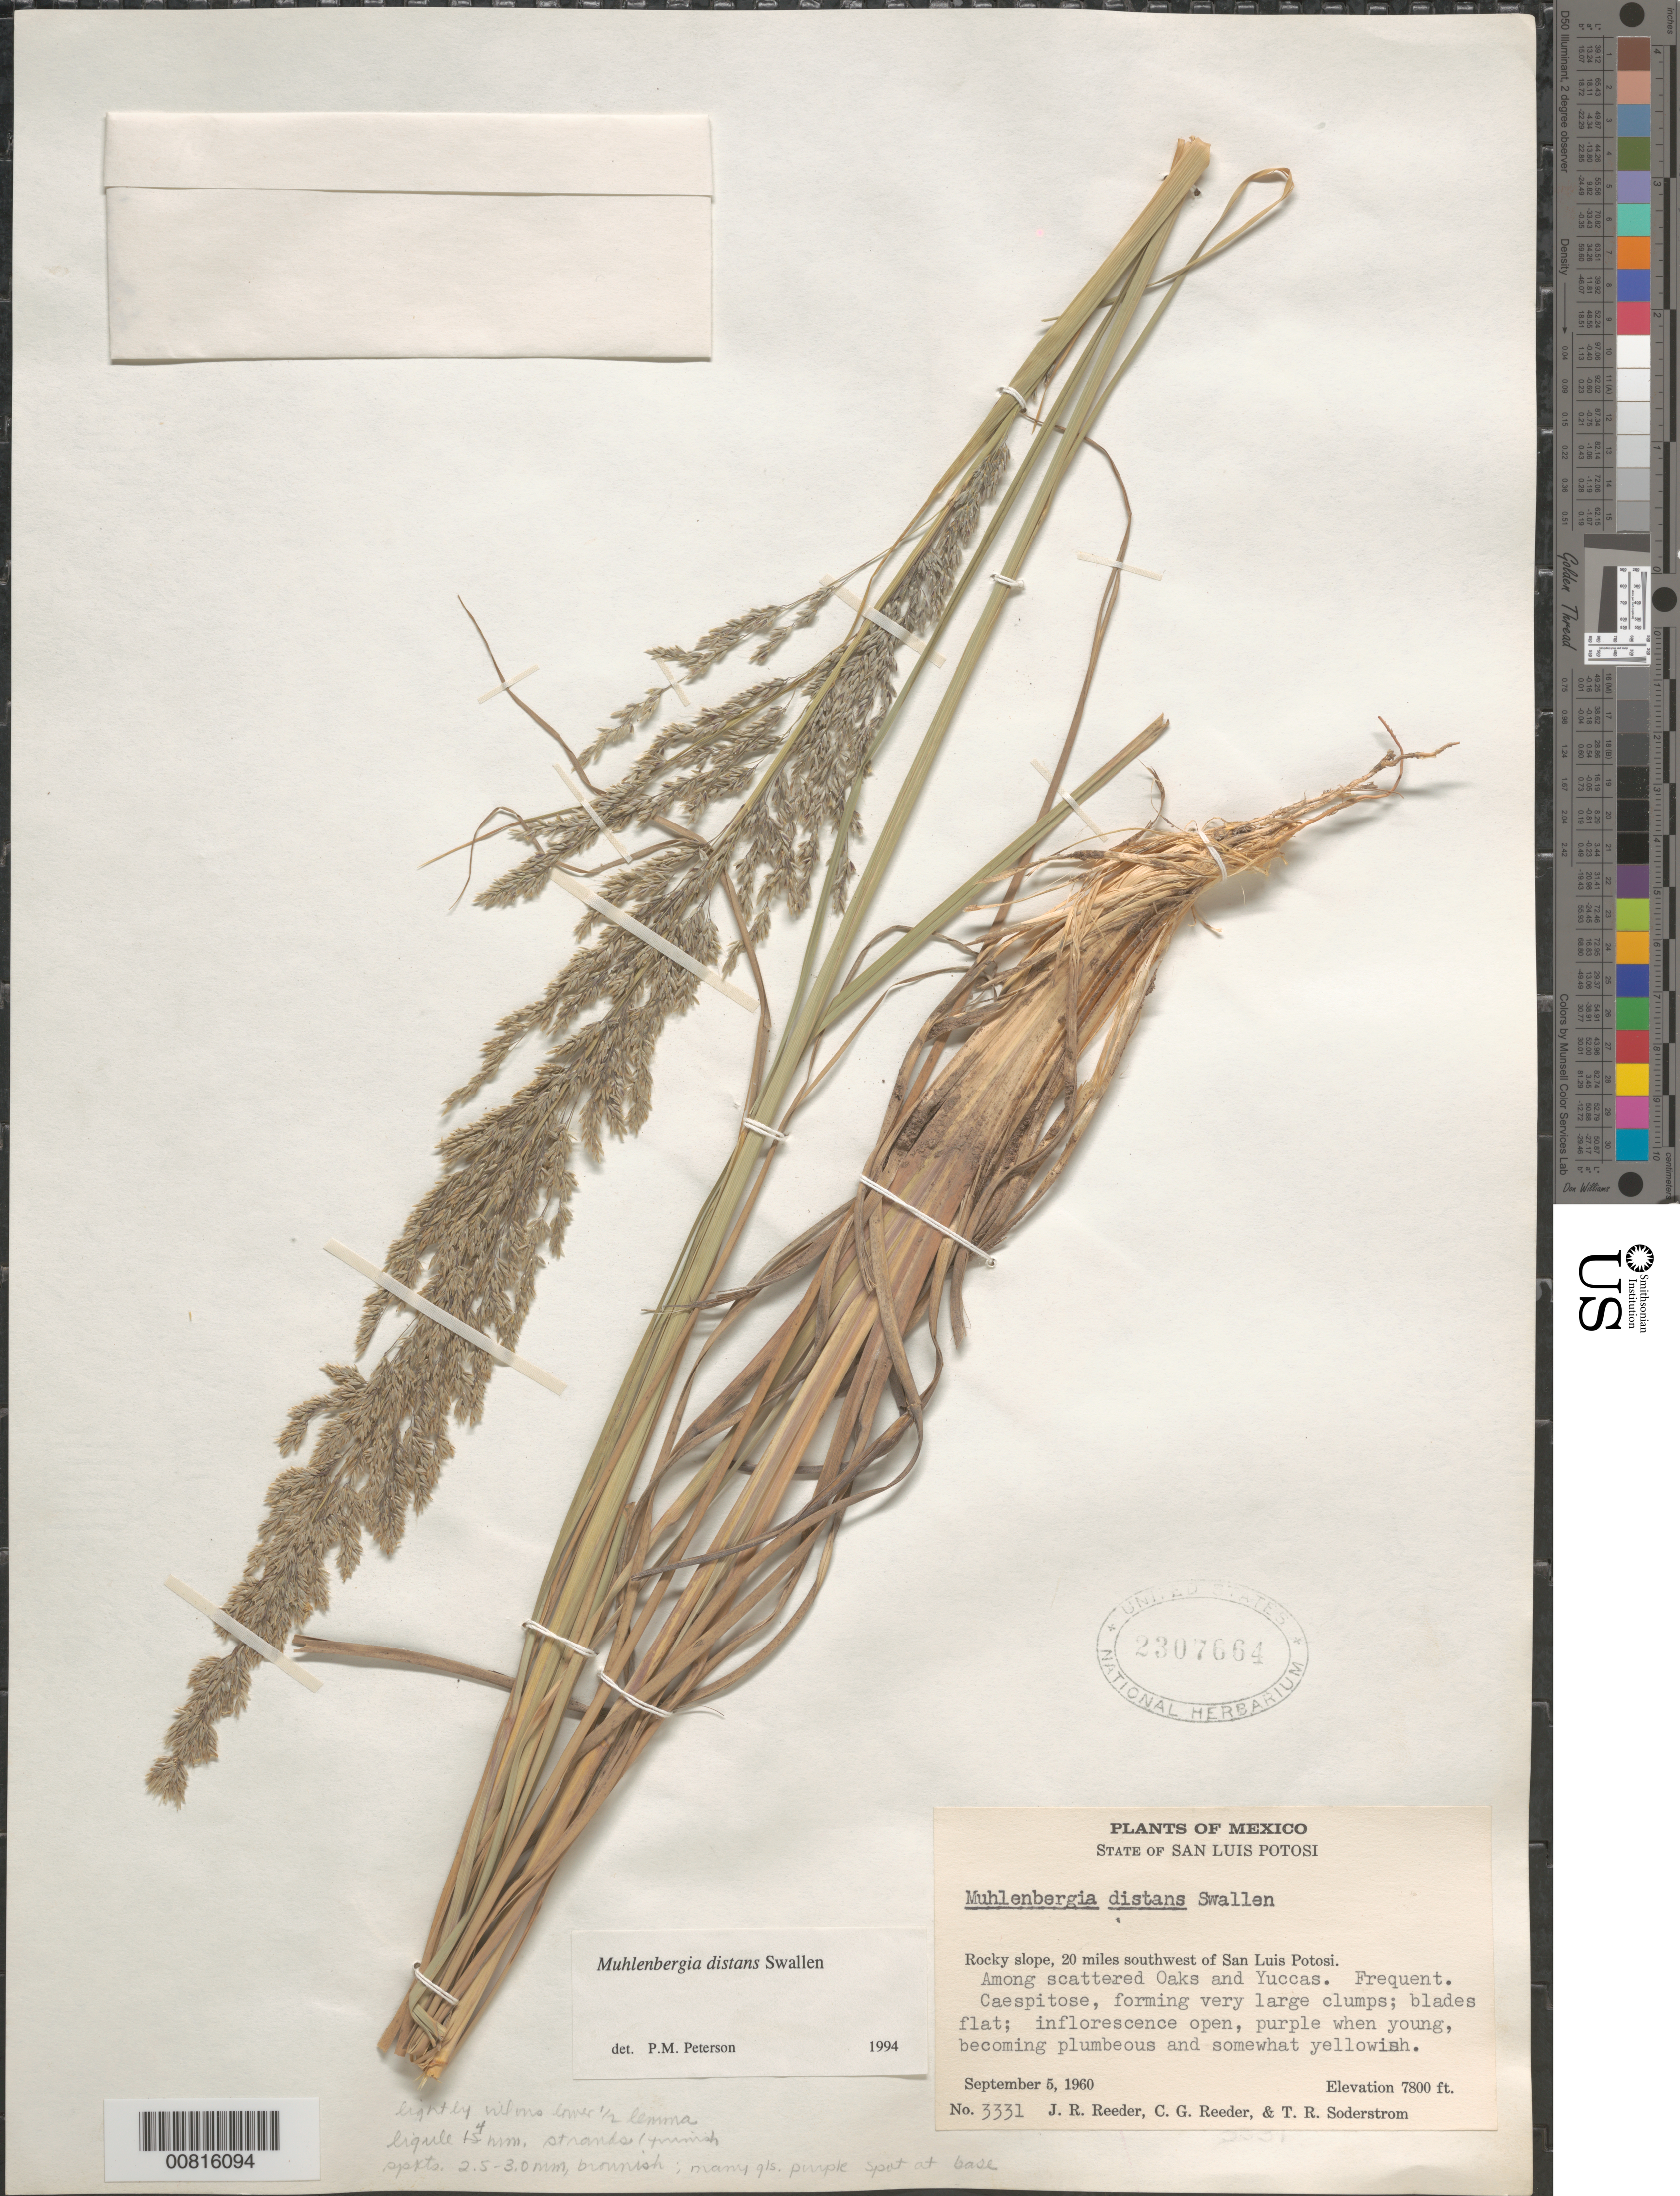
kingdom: Plantae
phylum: Tracheophyta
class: Liliopsida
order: Poales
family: Poaceae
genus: Muhlenbergia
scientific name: Muhlenbergia distans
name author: Swallen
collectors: J. R. Reeder, C. G. Reeder & T. R. Soderstrom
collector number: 3331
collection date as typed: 05 Sep 1960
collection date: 1960-09-05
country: Mexico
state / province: San Luis Potosí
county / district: Villa de Arriaga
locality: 20 mi SW of San Luis Potosí, mpio. Villa de Arriaga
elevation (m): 2371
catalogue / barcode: US 2307664